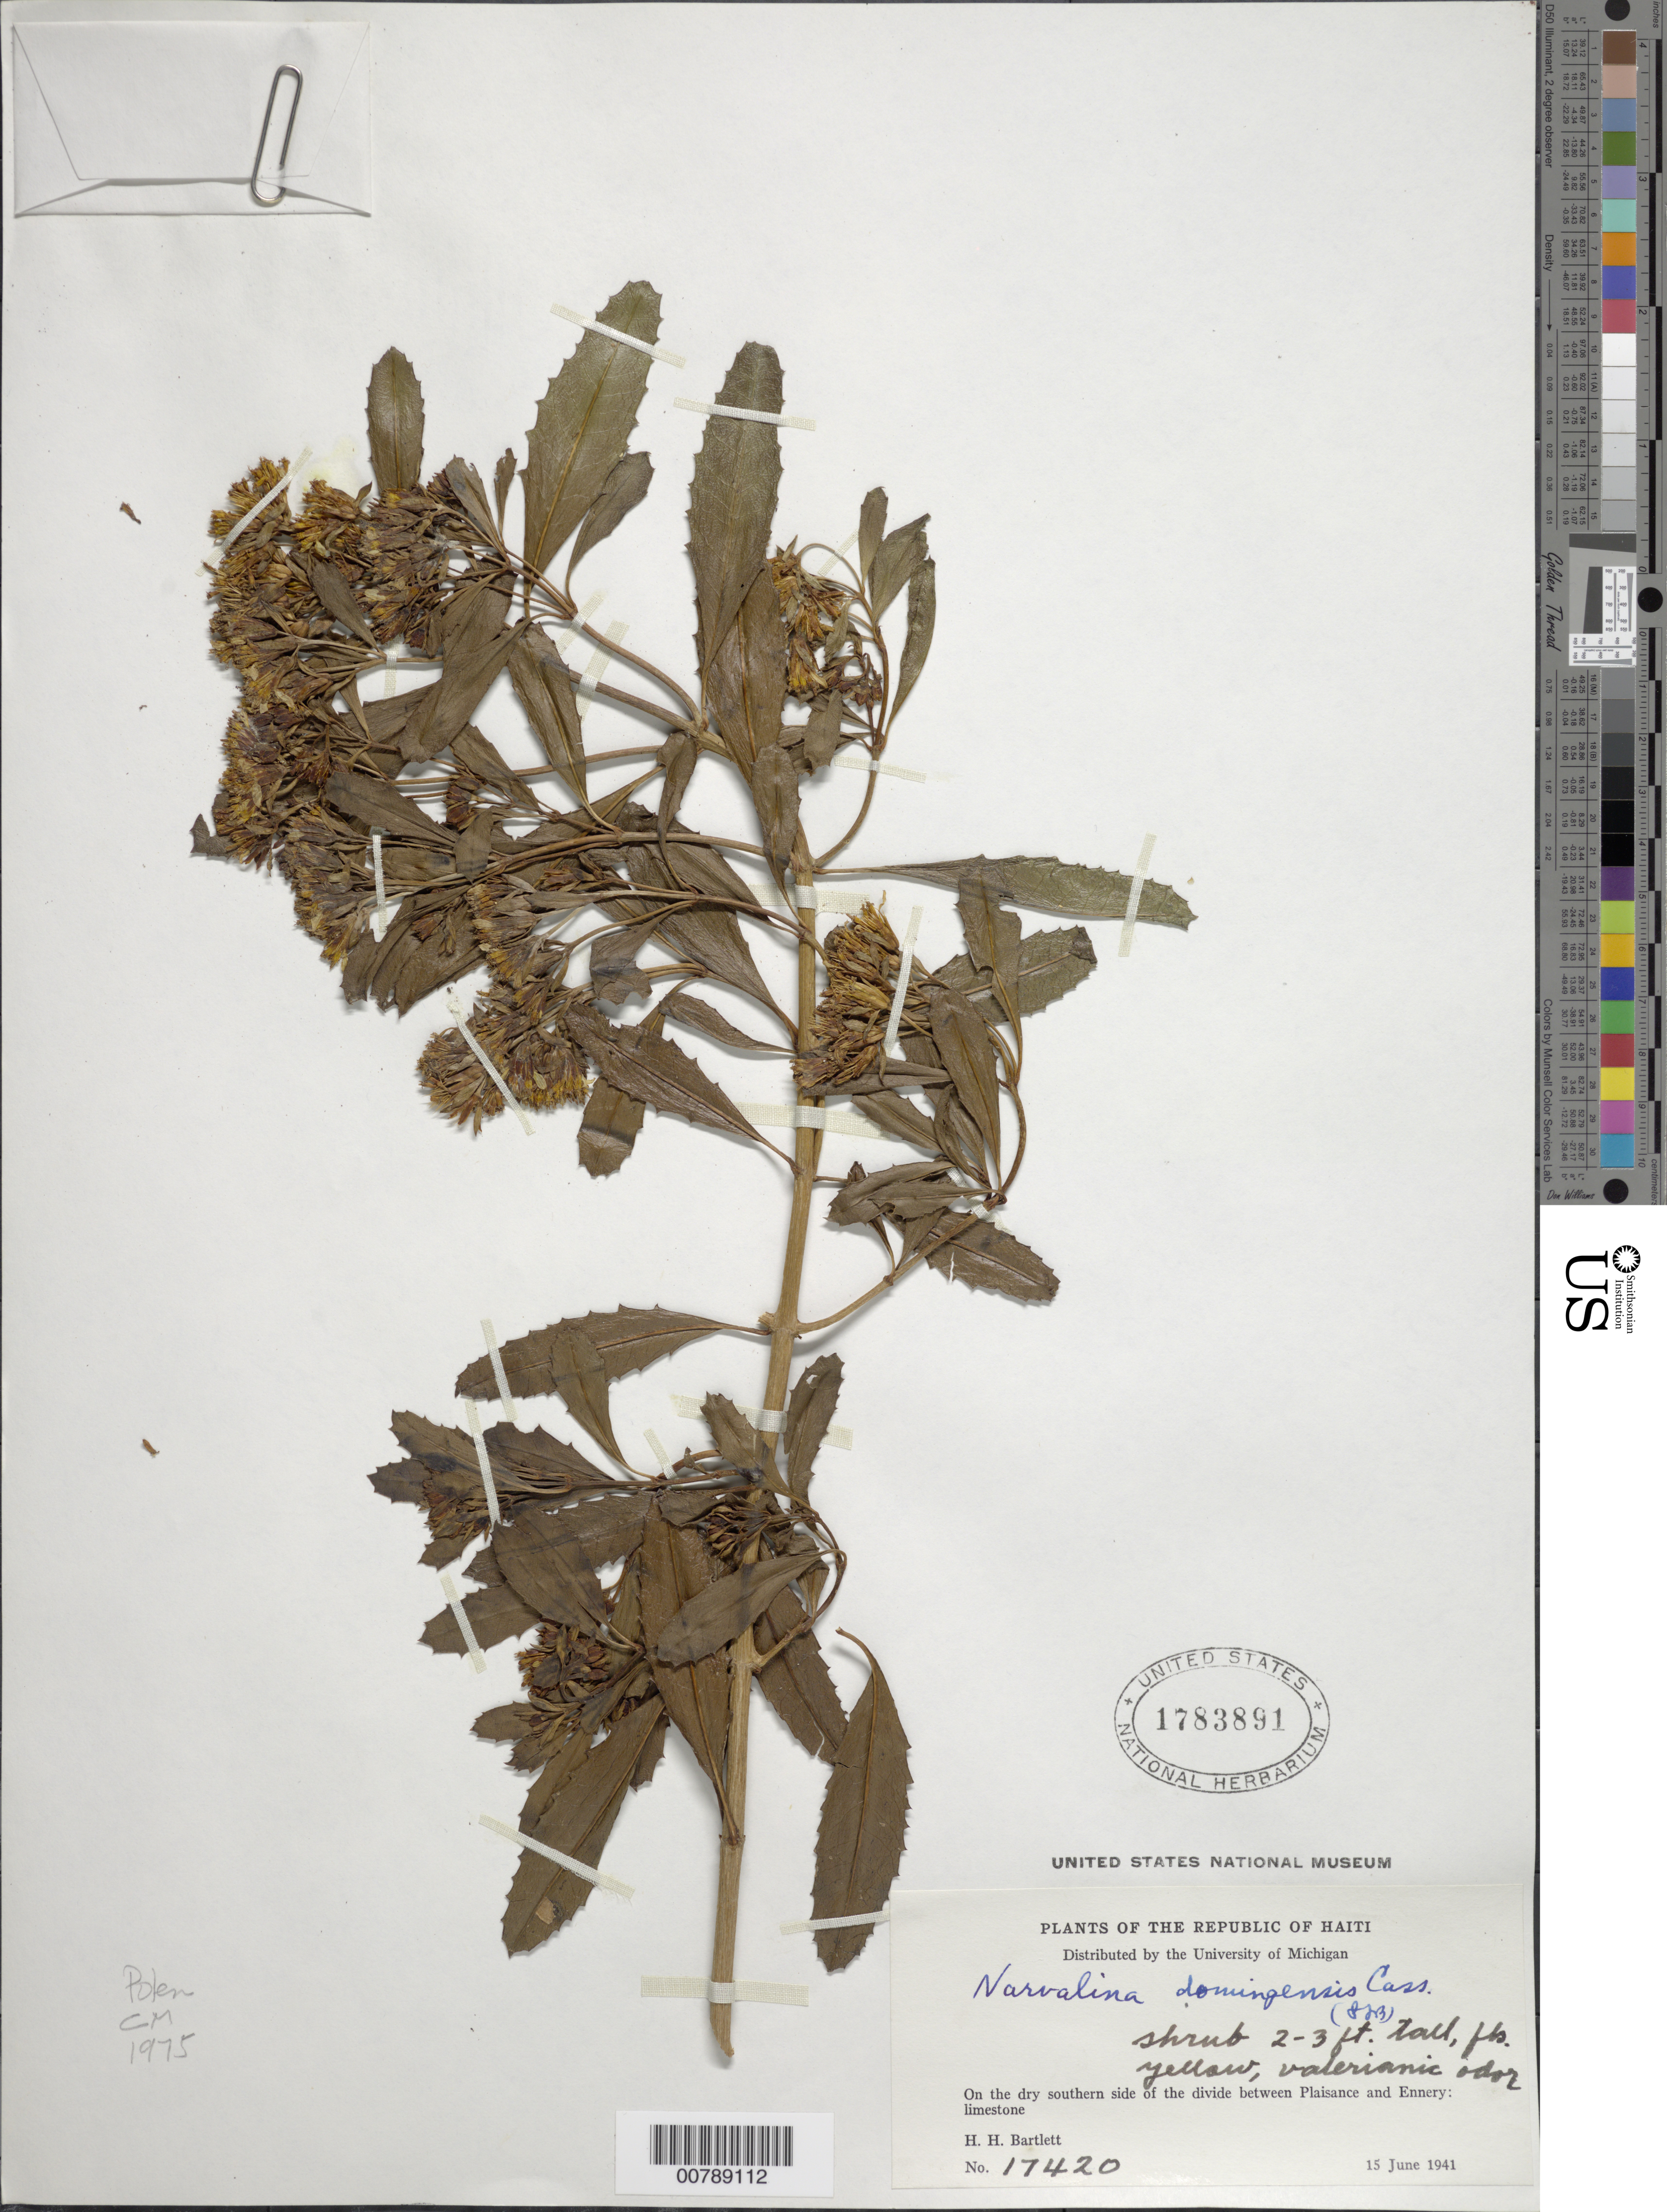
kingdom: Plantae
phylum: Tracheophyta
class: Magnoliopsida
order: Asterales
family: Asteraceae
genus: Narvalina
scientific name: Narvalina domingensis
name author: (Cass.) Less.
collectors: H. H. Bartlett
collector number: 17420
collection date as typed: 15 Jun 1941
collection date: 1941-06-15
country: Haiti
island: Hispaniola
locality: On the dry southern side of the divide between Plaisance and Ennery: limestone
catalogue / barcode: US 1783891